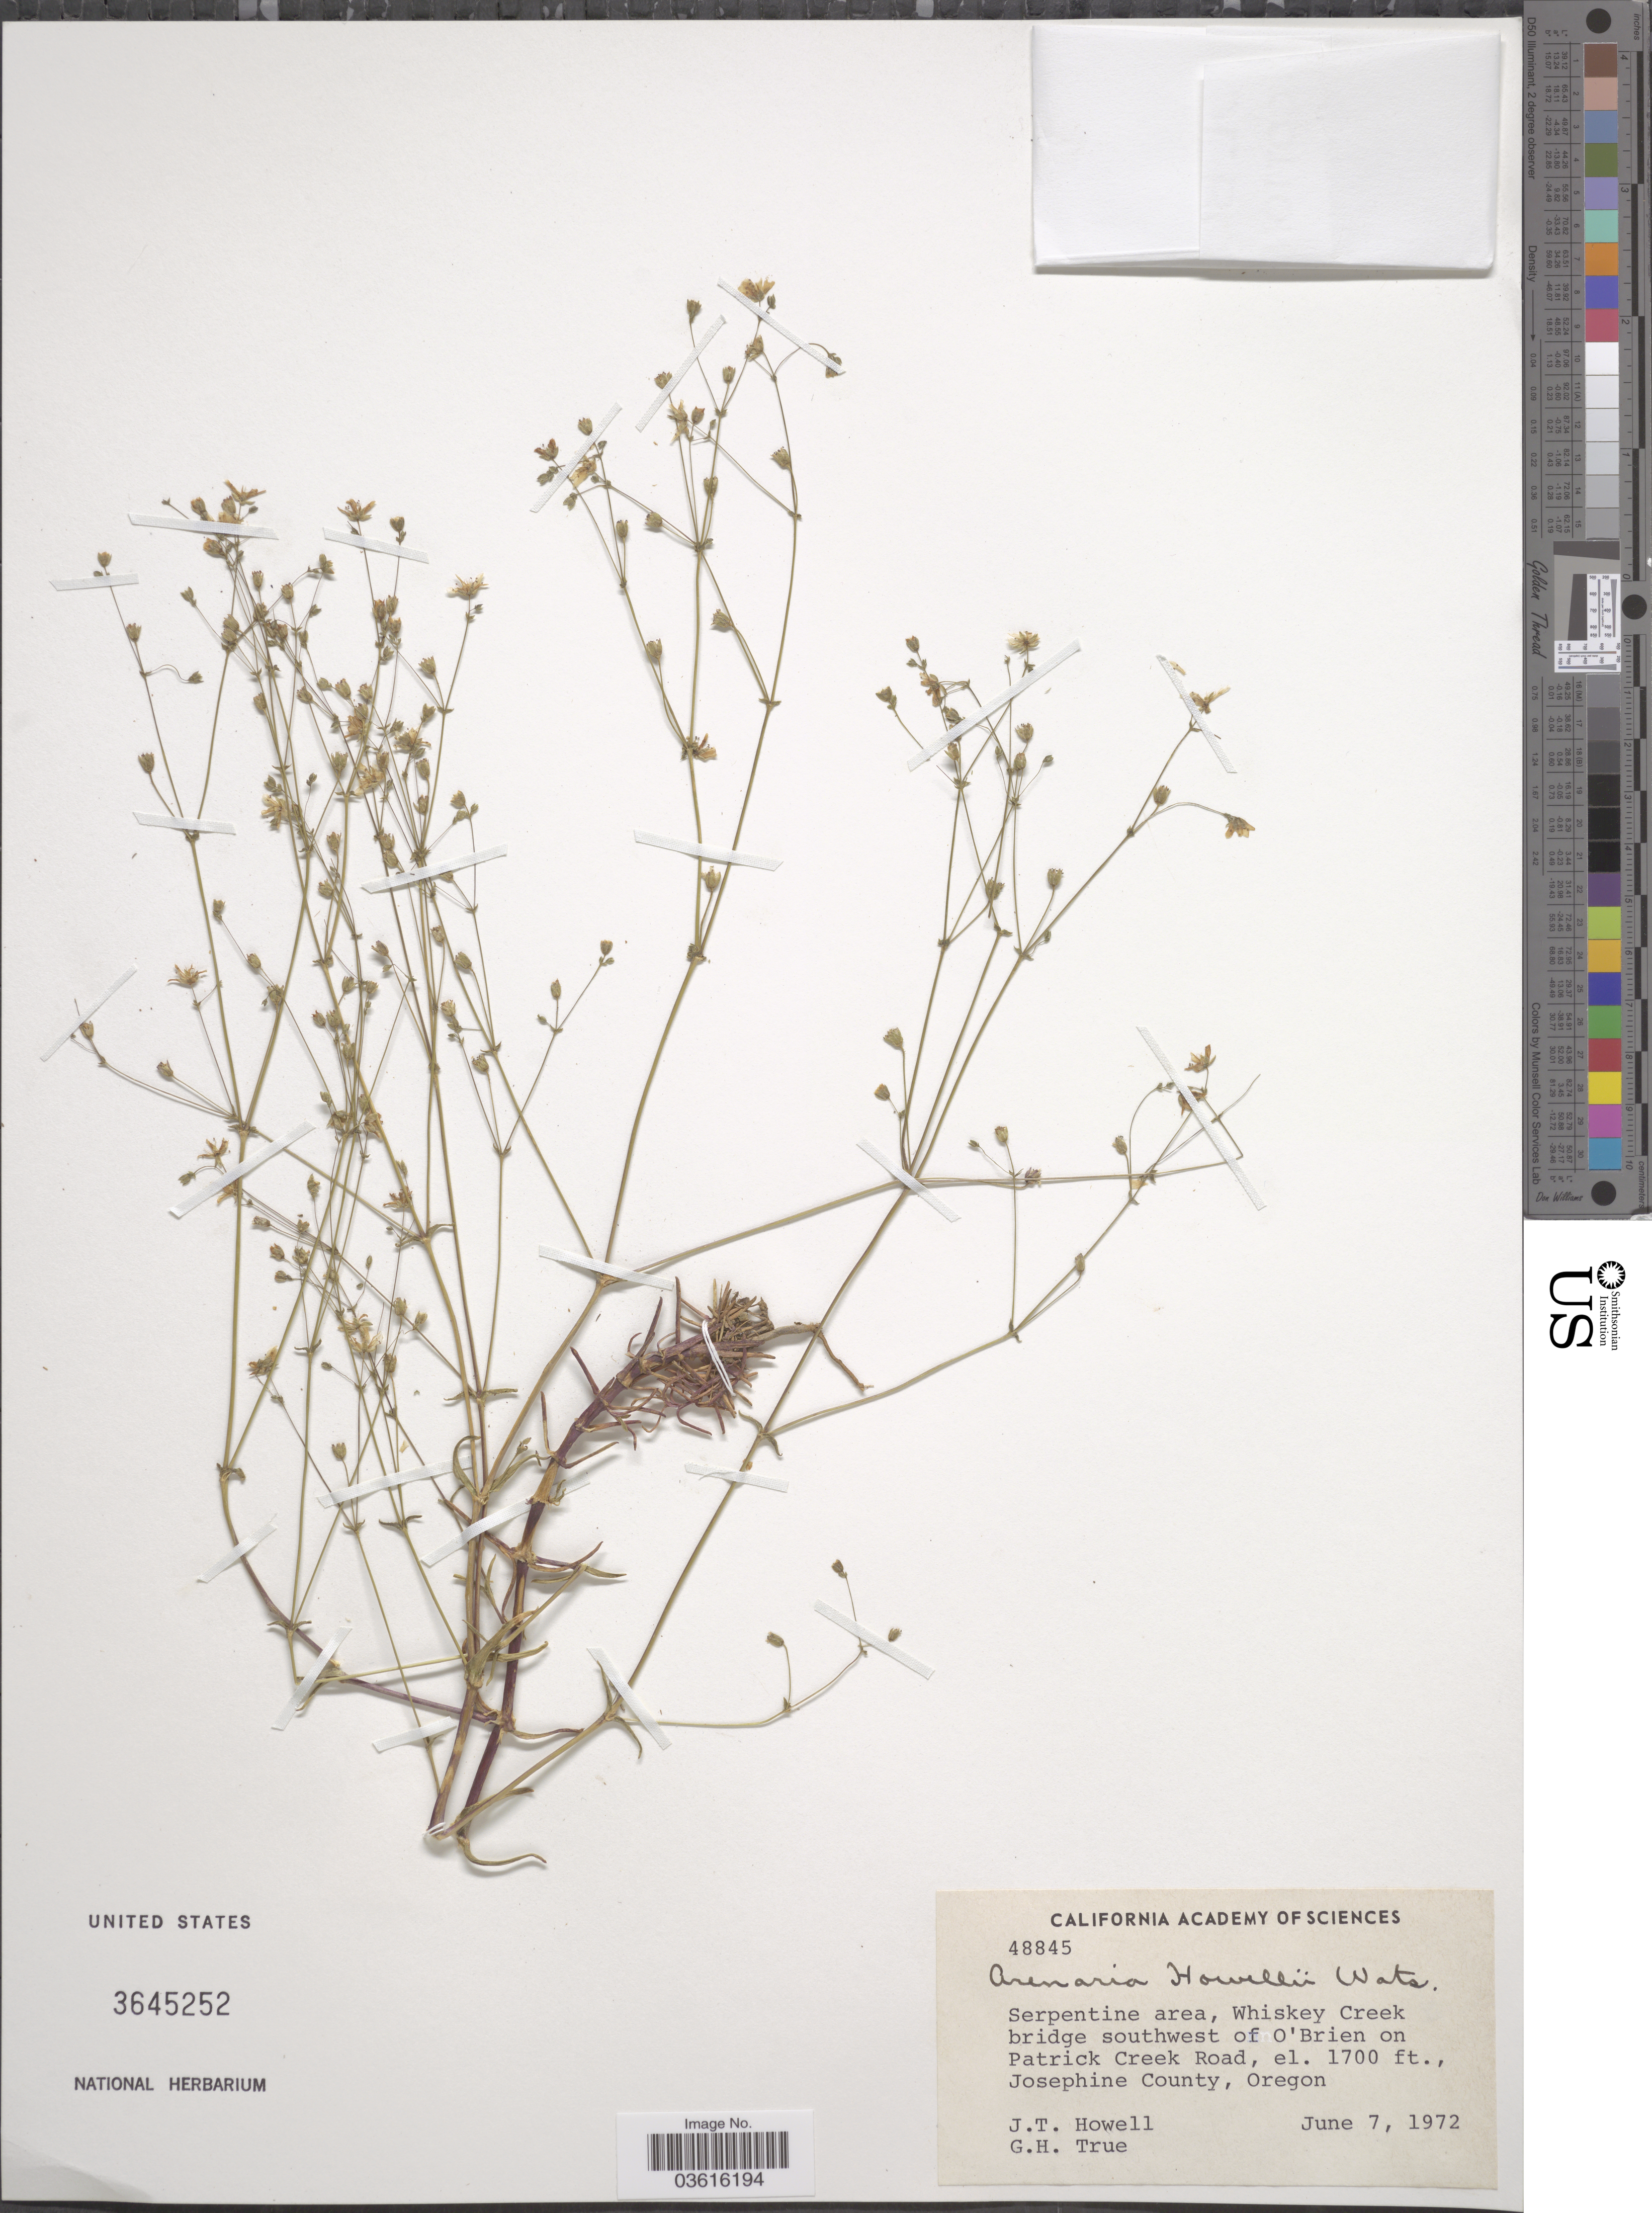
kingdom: Plantae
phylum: Tracheophyta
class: Magnoliopsida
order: Caryophyllales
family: Caryophyllaceae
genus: Minuartia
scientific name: Minuartia howellii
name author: (S. Watson) Mattf.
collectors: J. T. Howell & G. H. True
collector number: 48845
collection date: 1972-06-07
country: United States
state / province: Oregon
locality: Serpentine area, Whiskey Creek bridge southwest of O'Brien on Patrick Creek Road, Josephine County.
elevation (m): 518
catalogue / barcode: US 3645252